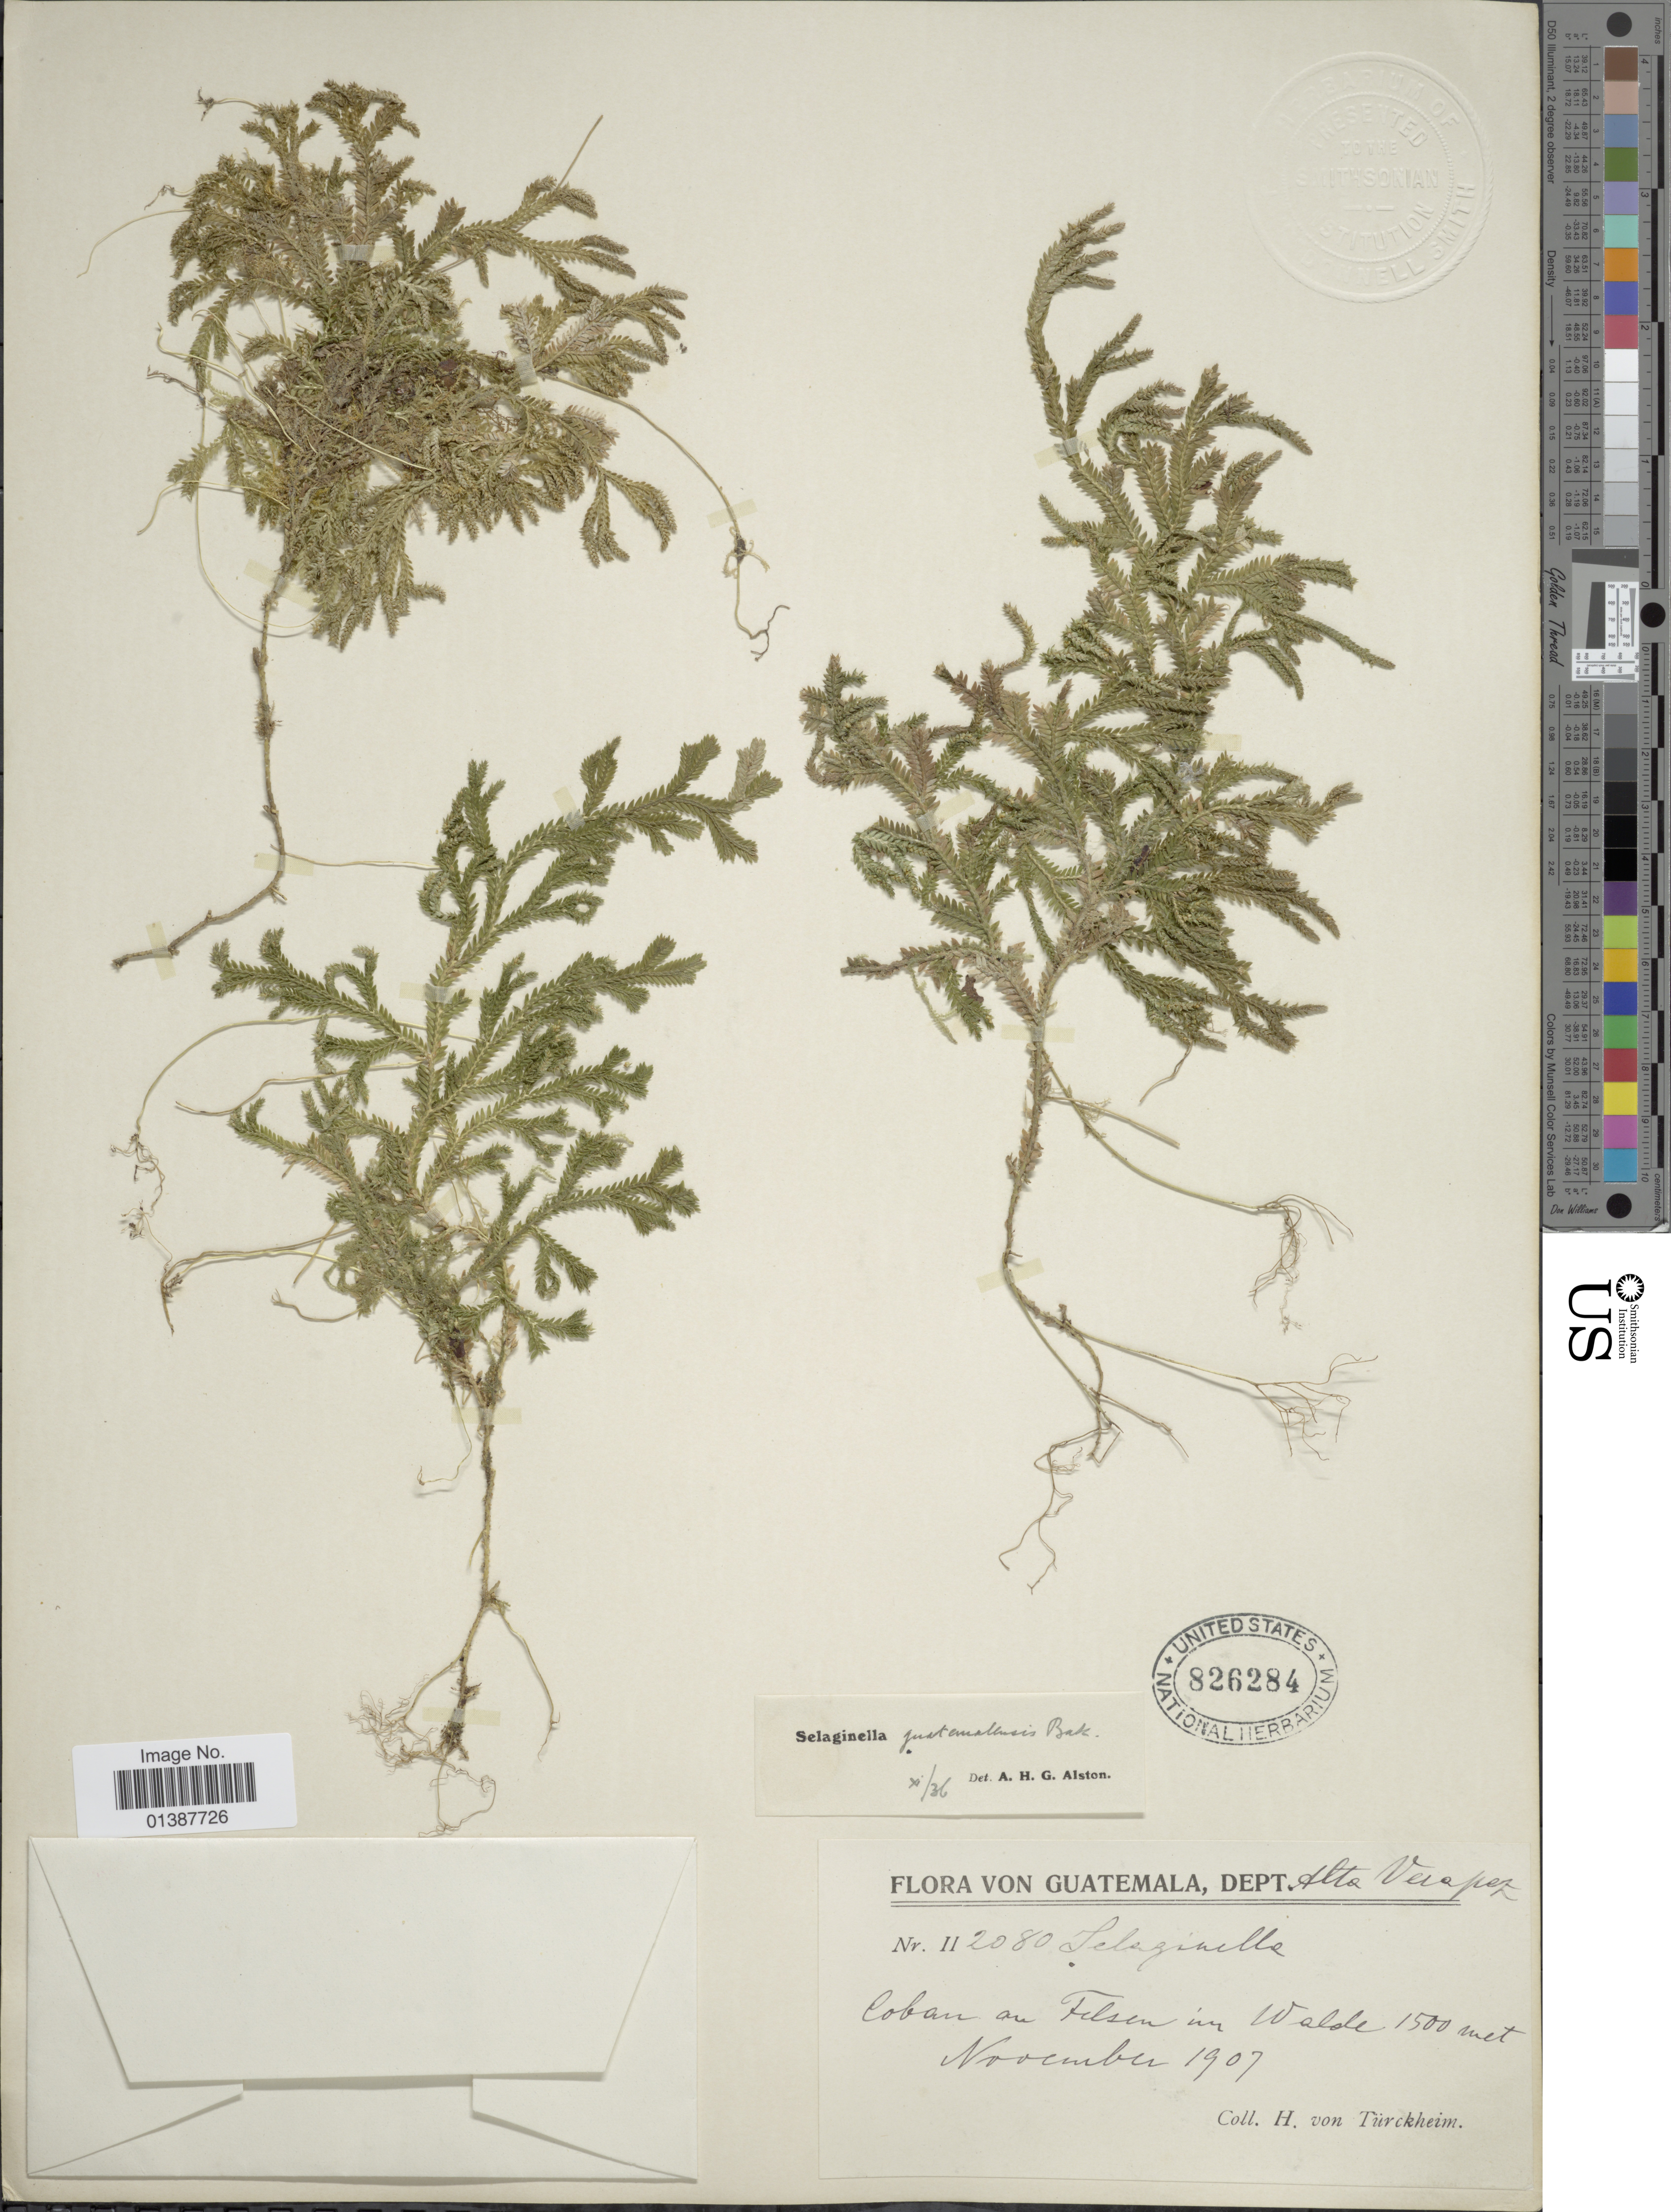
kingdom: Plantae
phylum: Tracheophyta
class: Lycopodiopsida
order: Selaginellales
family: Selaginellaceae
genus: Selaginella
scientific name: Selaginella guatemalensis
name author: Baker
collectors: H. von Türckheim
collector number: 2080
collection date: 1907-11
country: Guatemala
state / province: Alta Verapaz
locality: Cobán, an felsen im walde [on rocks in the forest]. Dept. Alta Verapaz.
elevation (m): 1500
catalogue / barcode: US 826284